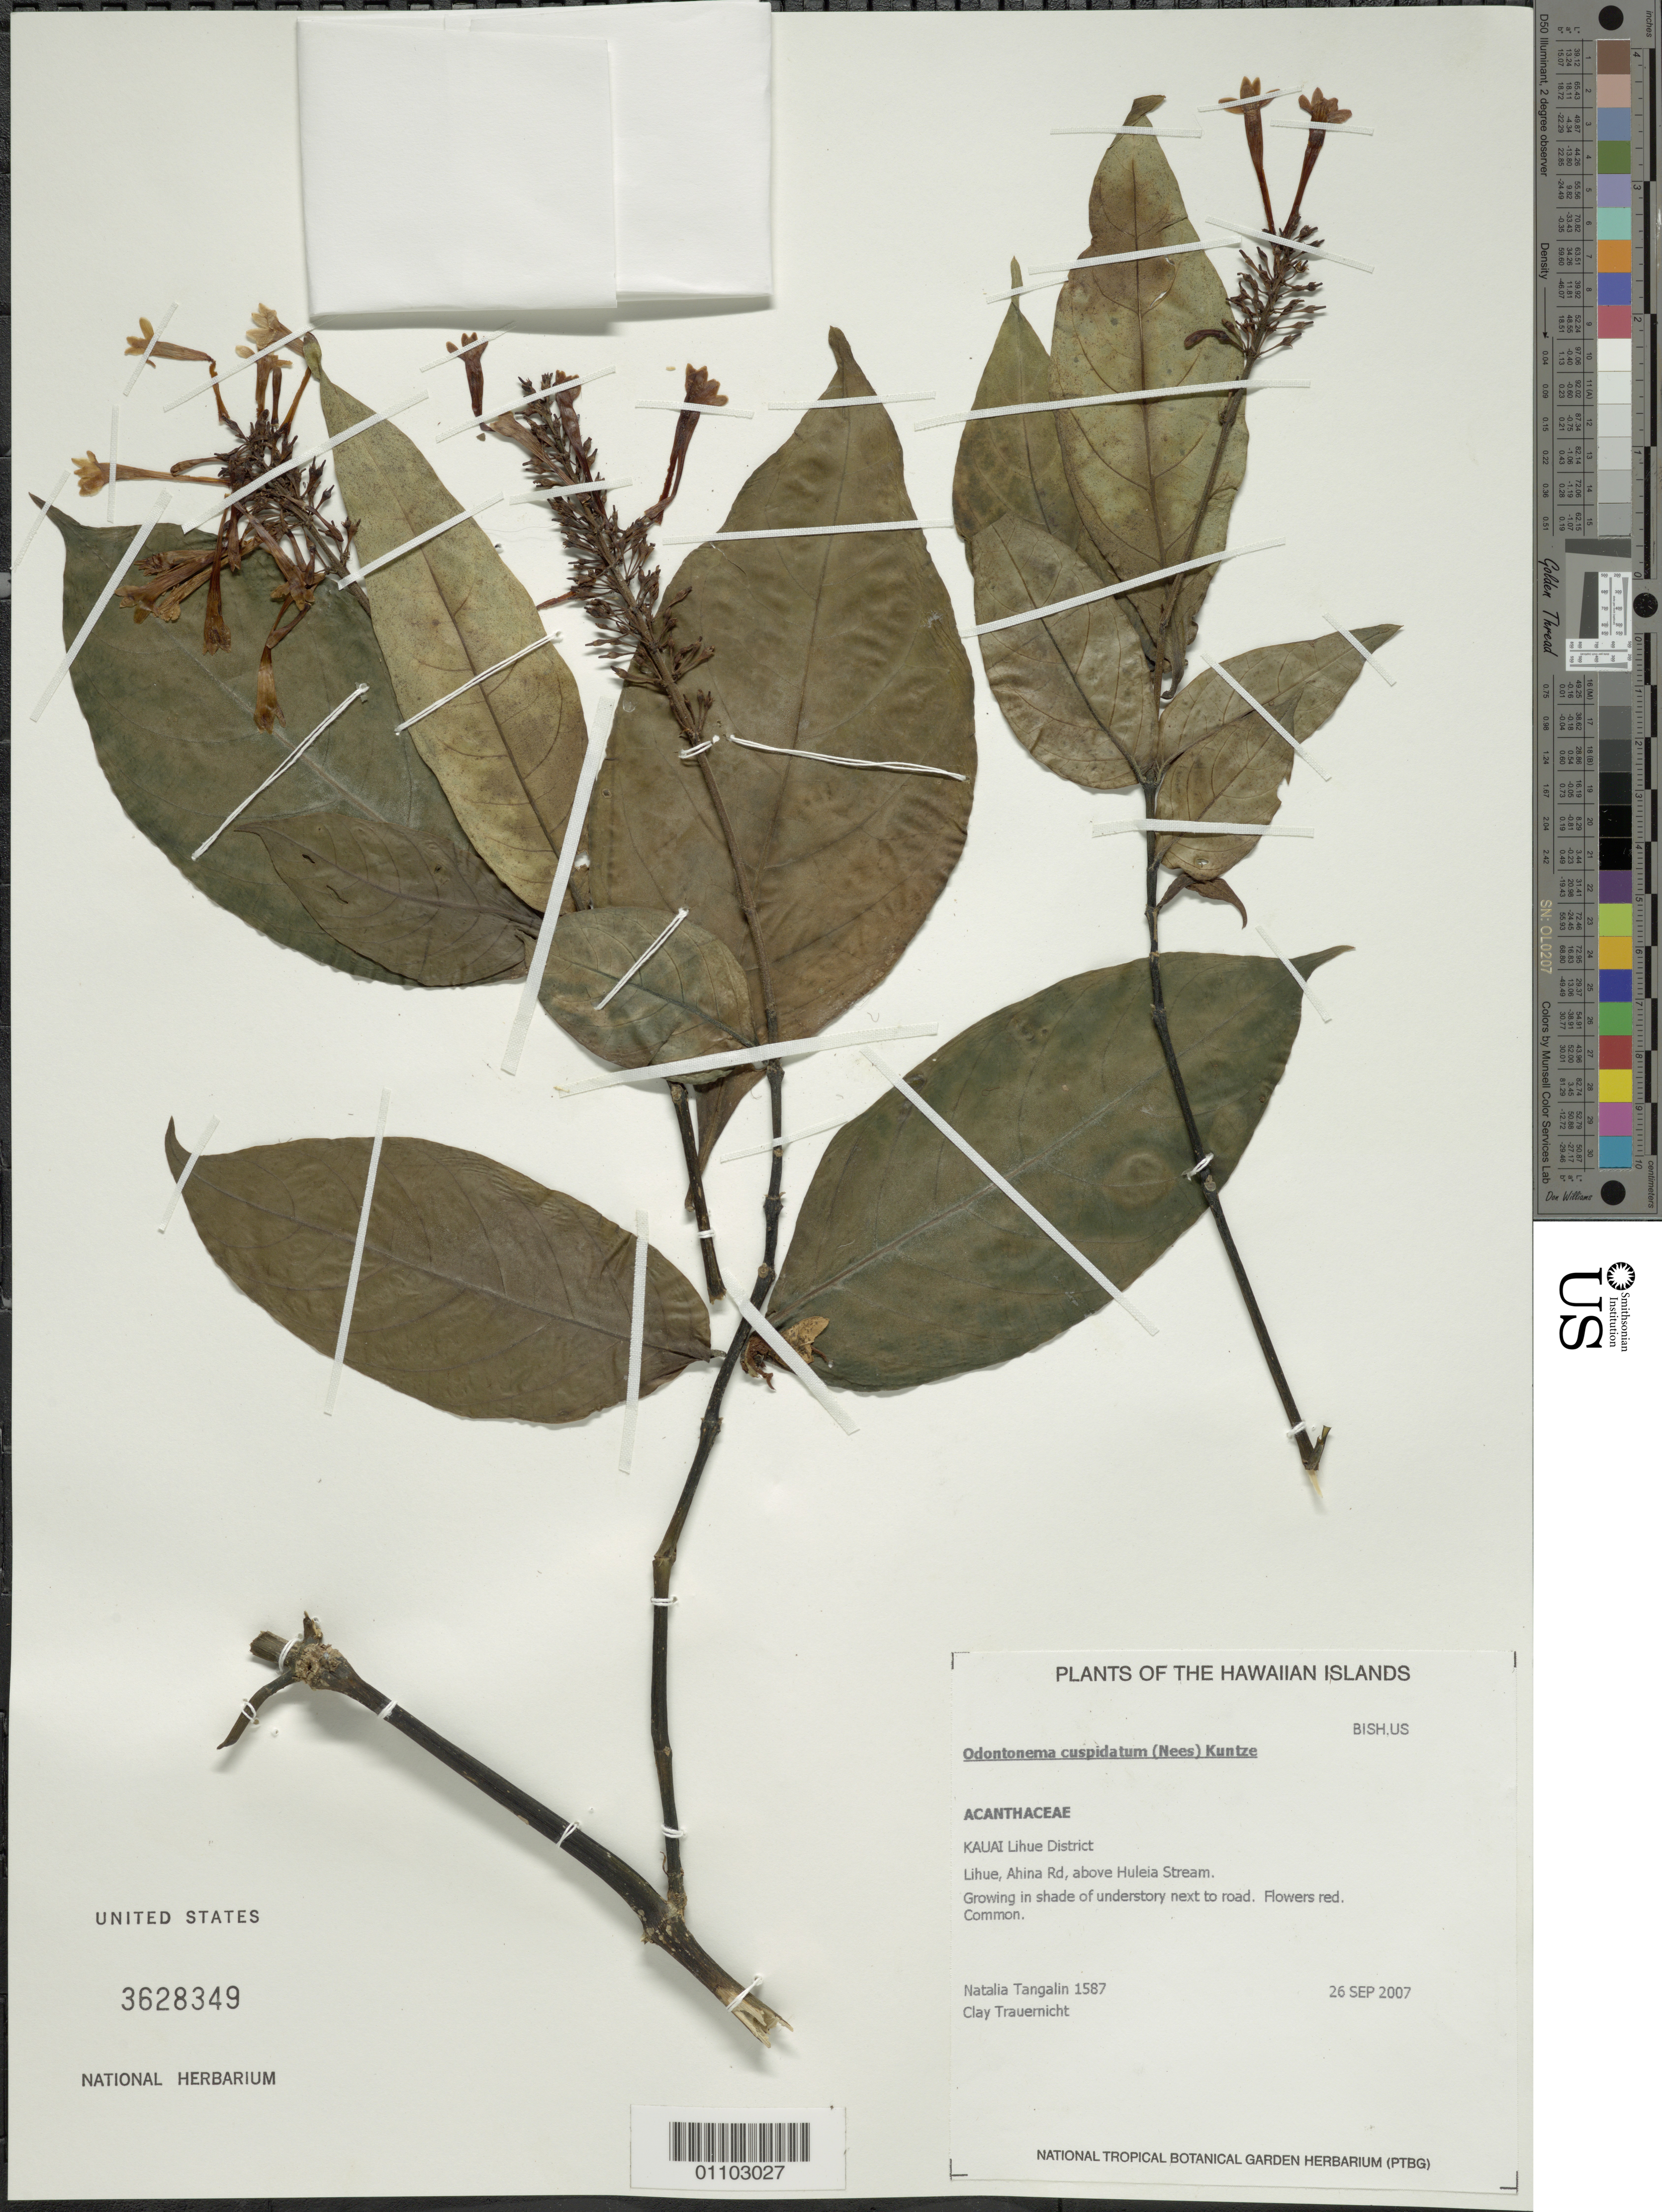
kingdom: Plantae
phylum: Tracheophyta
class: Magnoliopsida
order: Lamiales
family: Acanthaceae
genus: Odontonema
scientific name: Odontonema cuspidatum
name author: (Nees) Kuntze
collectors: N. Tangalin & C. Trauernicht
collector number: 1587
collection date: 2007-09-26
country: United States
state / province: Hawaii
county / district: Kauai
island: Kaua'i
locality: Lihue District, Ahina Rd, above Huleia Stream.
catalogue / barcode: US 3628349